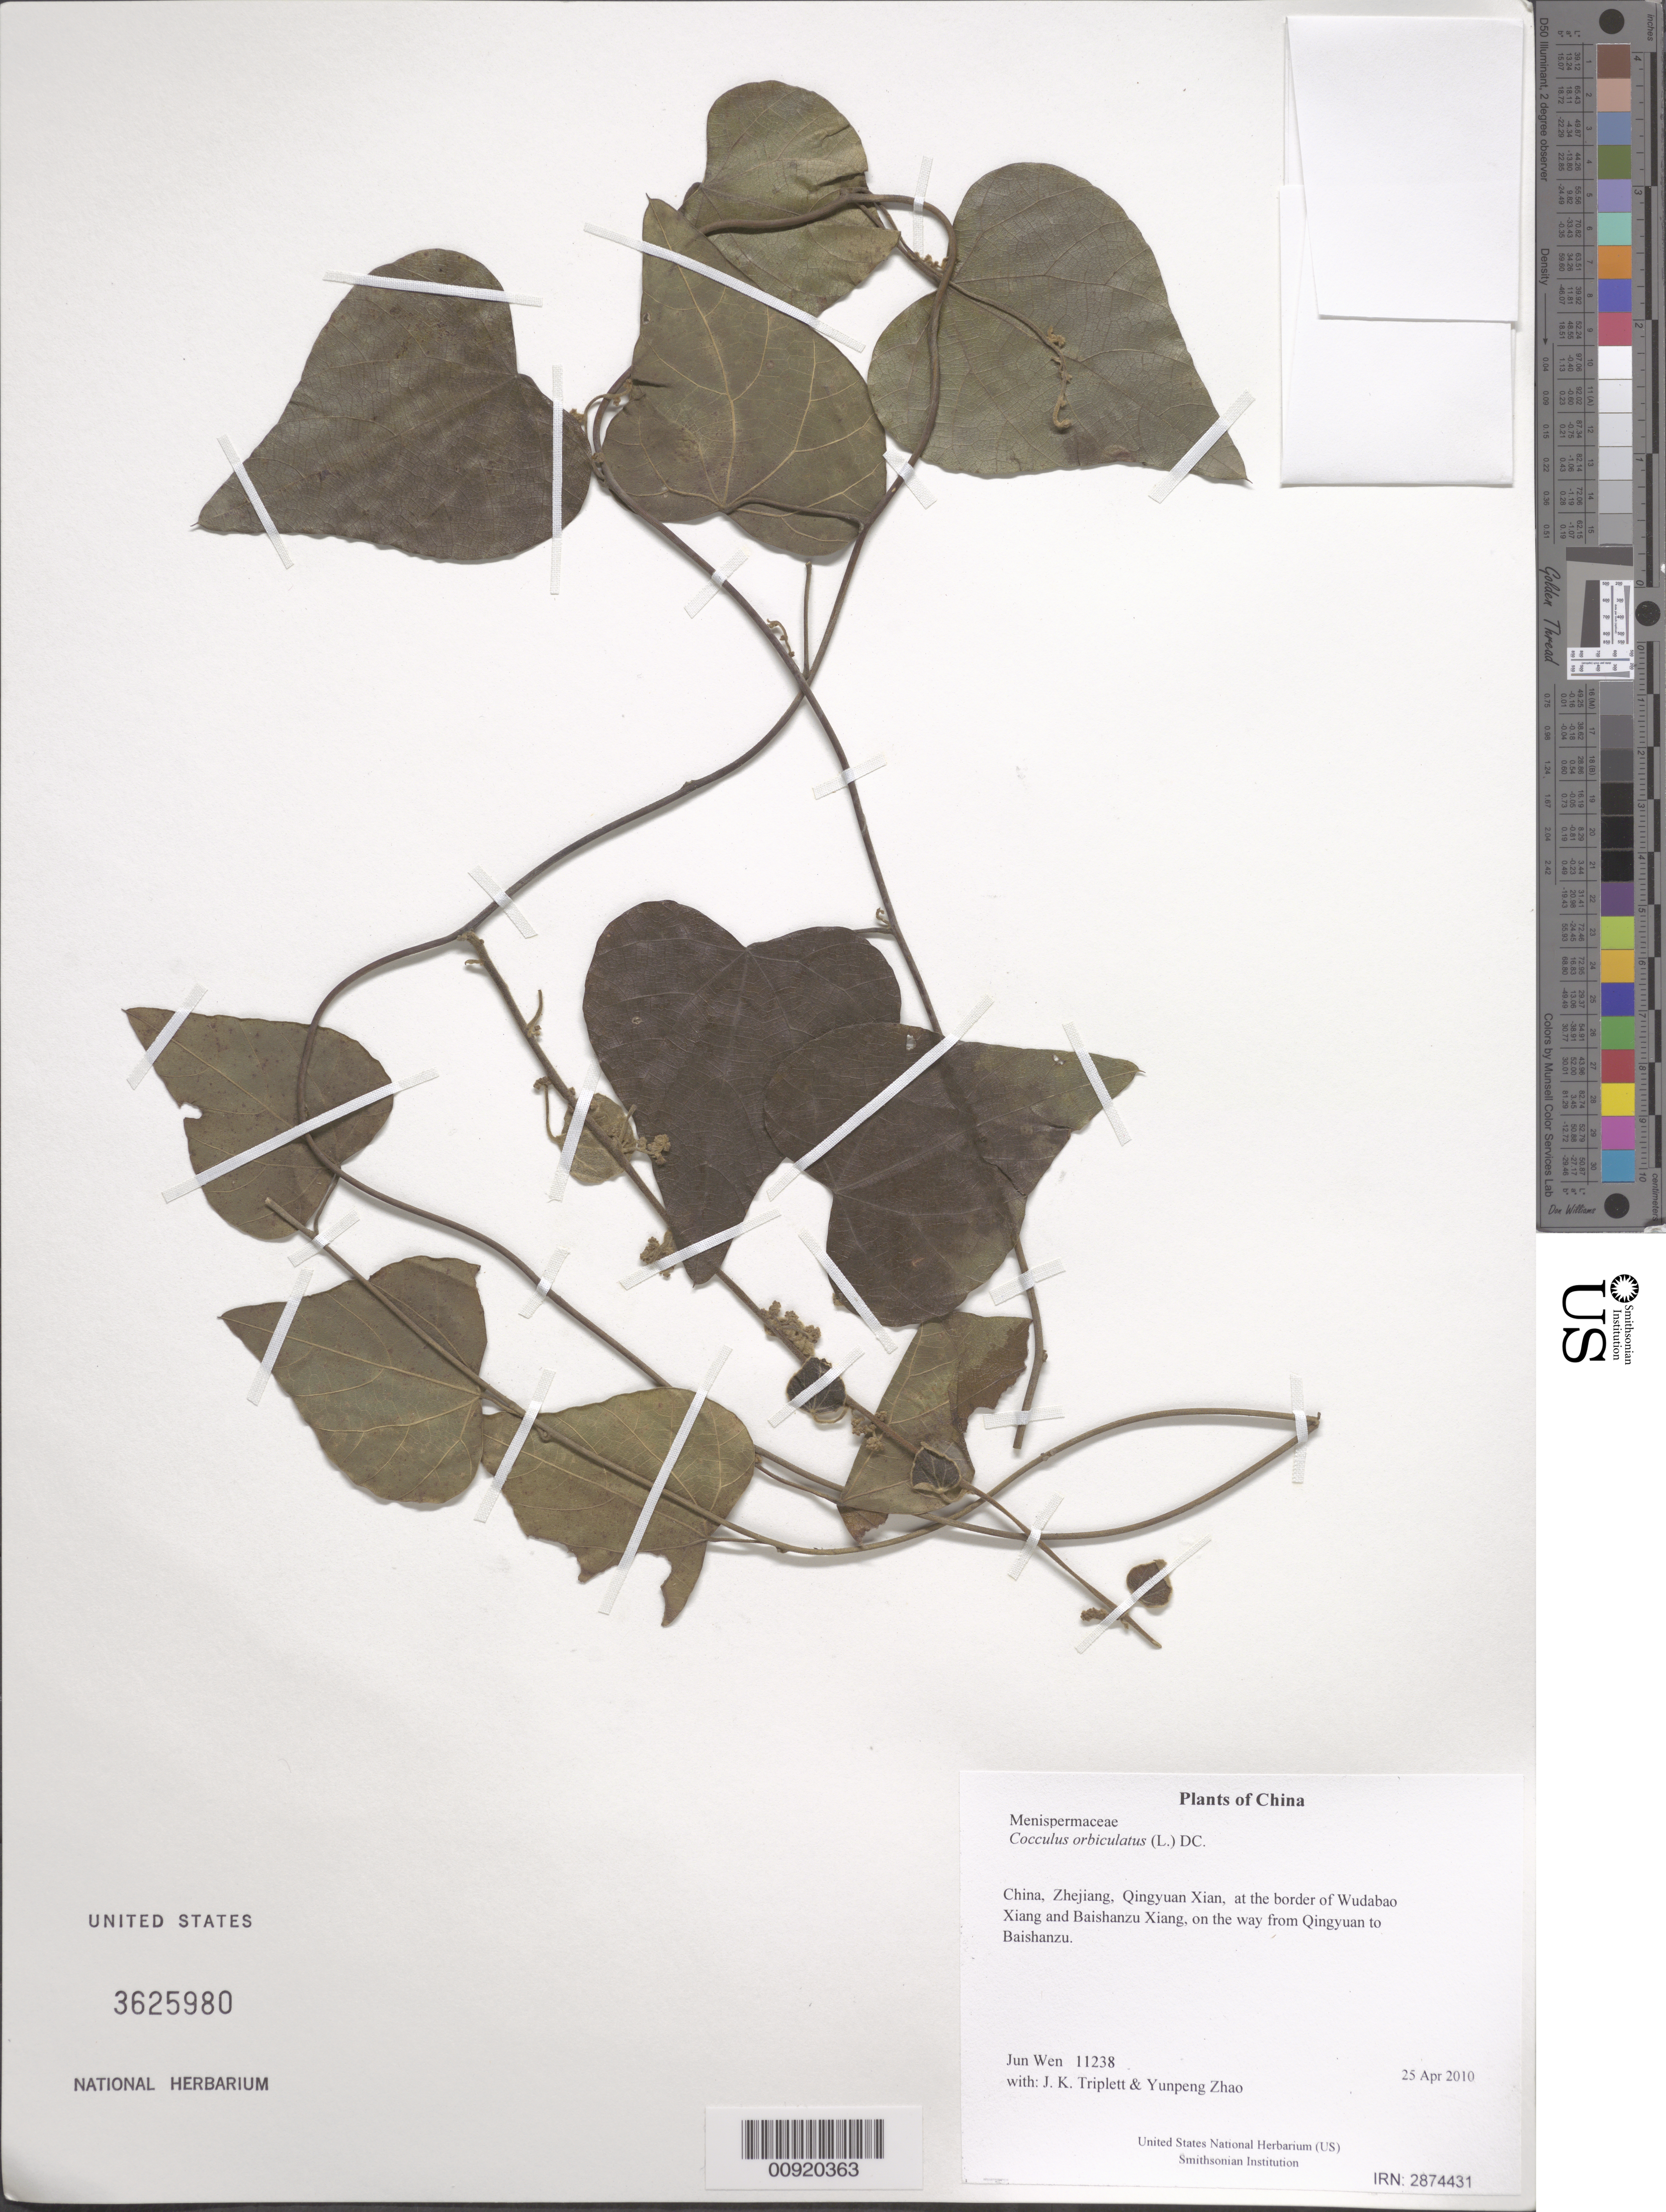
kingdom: Plantae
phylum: Tracheophyta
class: Magnoliopsida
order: Ranunculales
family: Menispermaceae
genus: Cocculus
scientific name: Cocculus orbiculatus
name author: (L.) DC.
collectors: J. Wen, J. K. Triplett & Yunpeng Zhao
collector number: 11238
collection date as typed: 25 Apr 2010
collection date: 2010-04-25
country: China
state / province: Zhejiang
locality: Qingyuan Xian, at the border of Wudabao Xiang and Baishanzu Xiang, on the way from Qingyuan to Baishanzu.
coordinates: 27 43.057 N, 119 08.409 E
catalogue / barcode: US 3625980